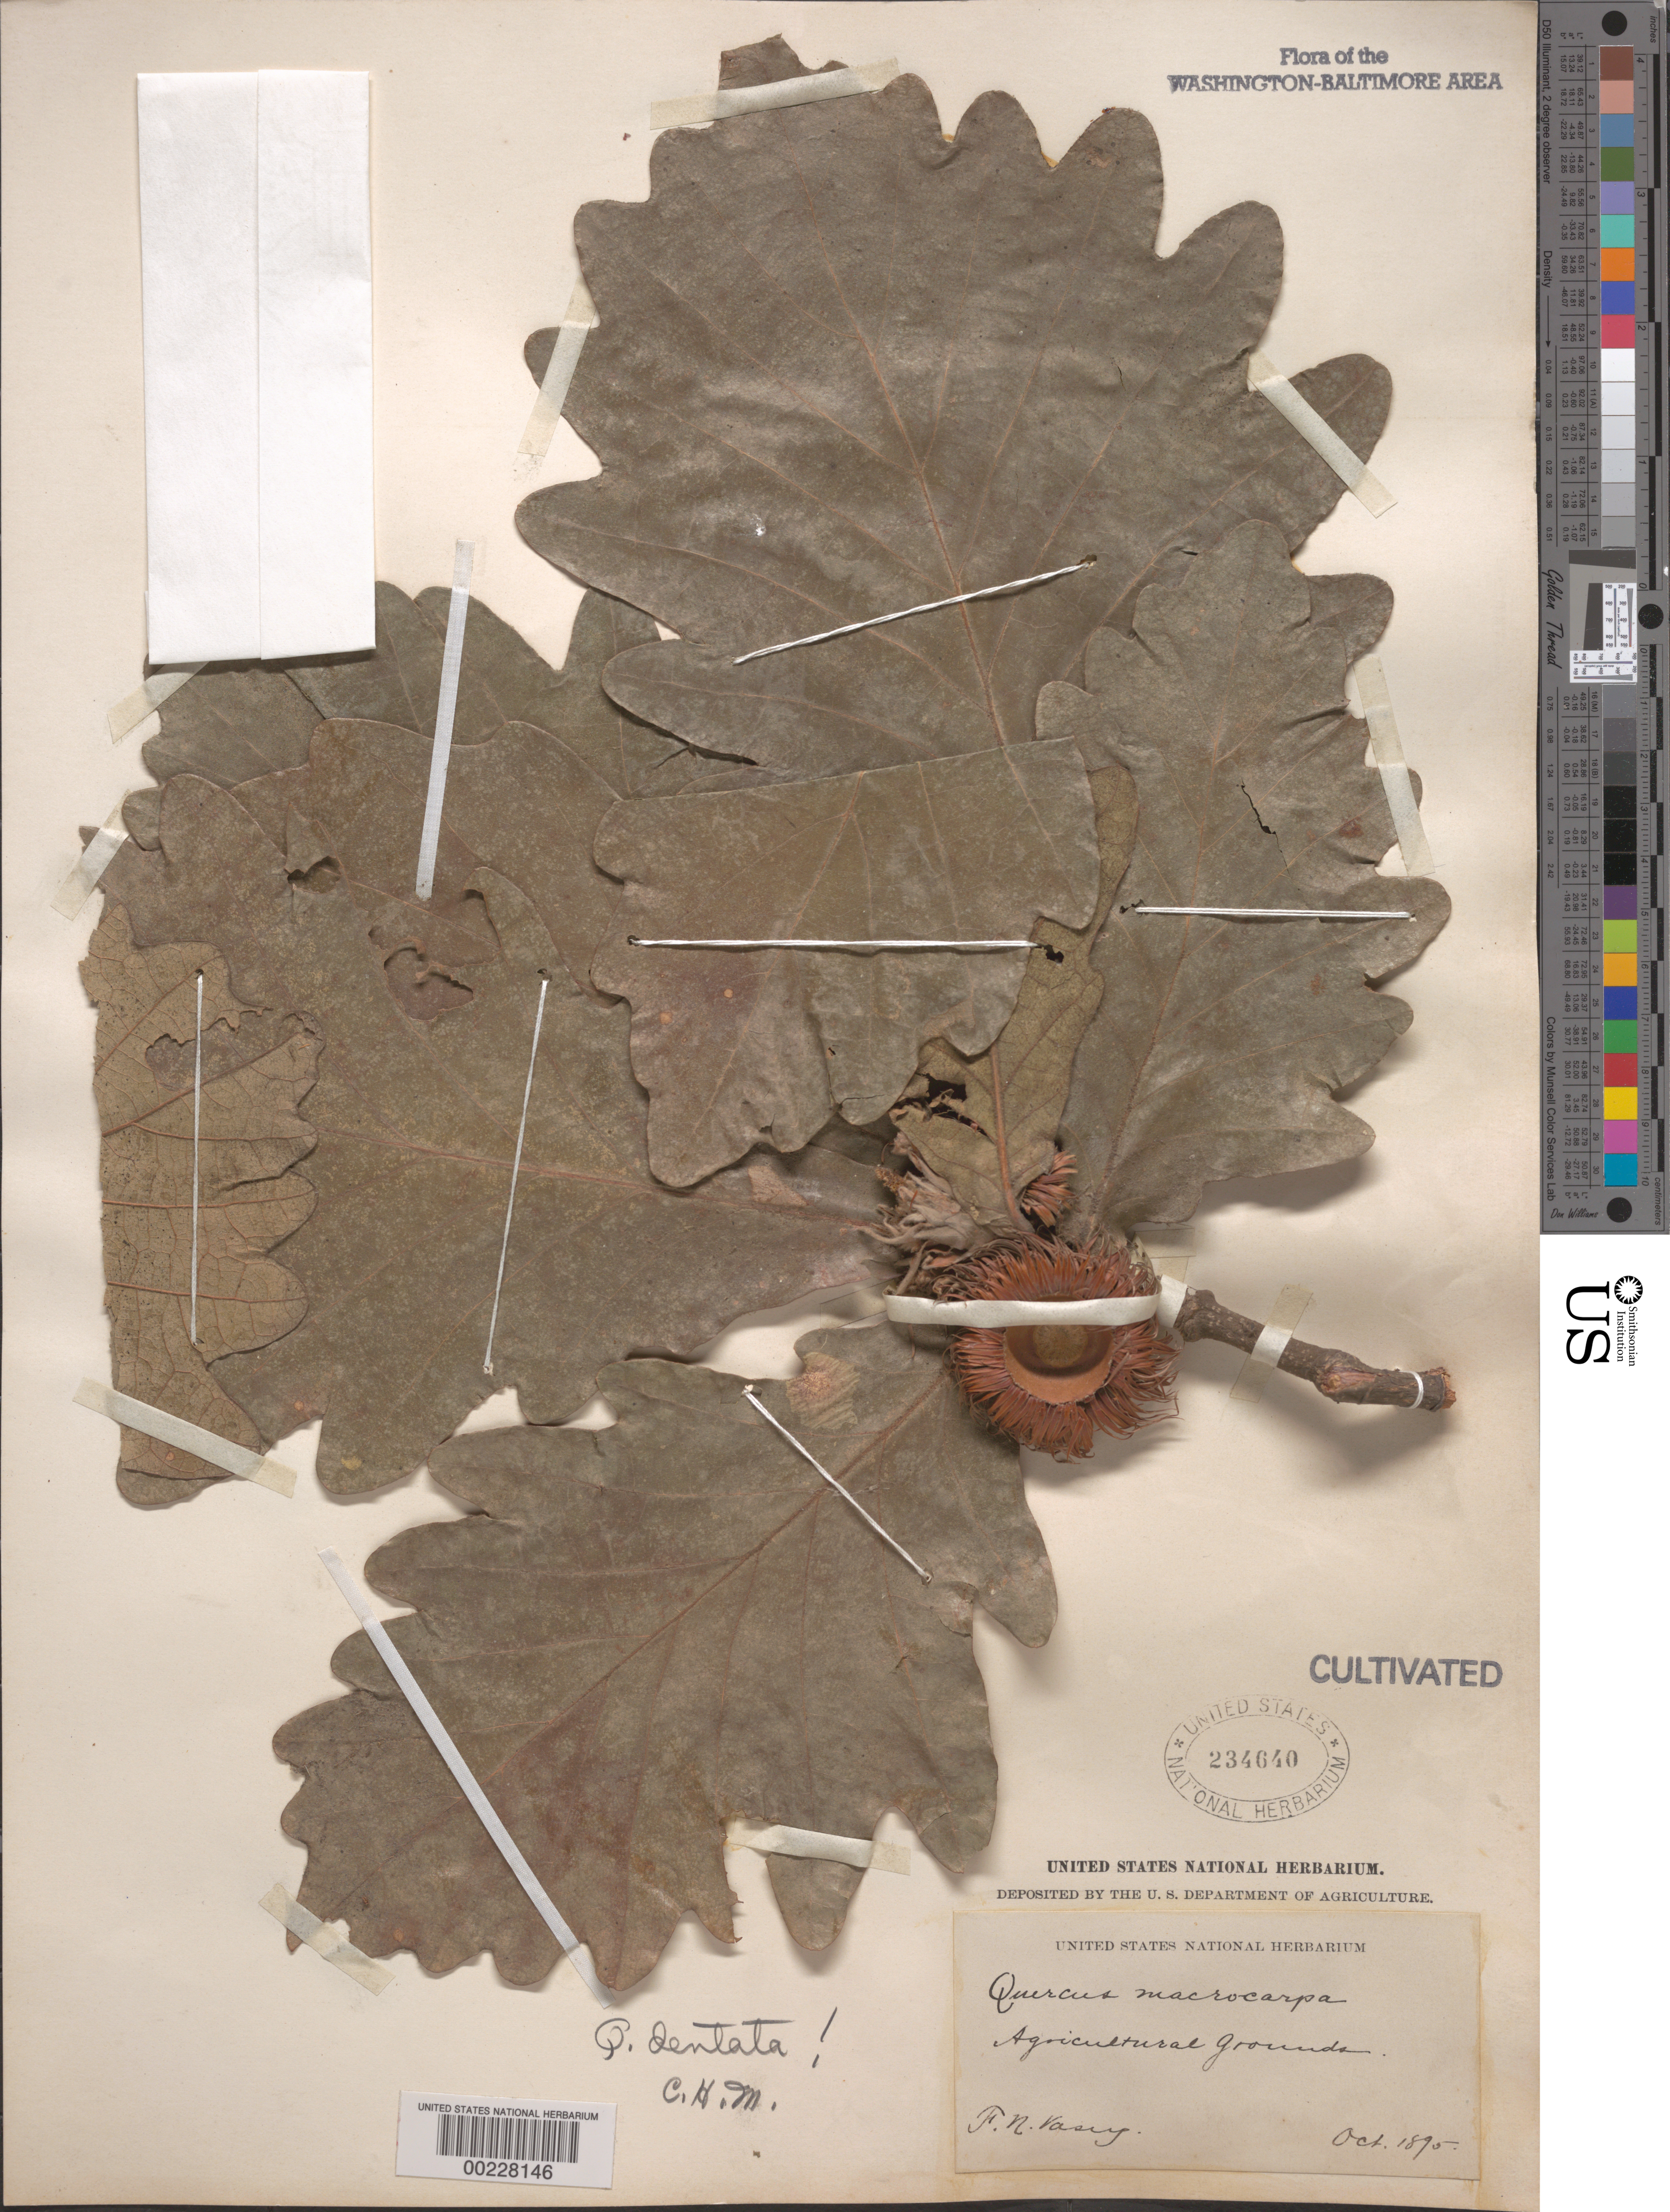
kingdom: Plantae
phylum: Tracheophyta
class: Magnoliopsida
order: Fagales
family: Fagaceae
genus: Quercus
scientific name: Quercus dentata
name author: Thunb.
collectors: G. R. Vasey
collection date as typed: Oct 1895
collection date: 1895-10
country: United States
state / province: District of Columbia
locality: Agricultural grounds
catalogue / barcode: US 2346408